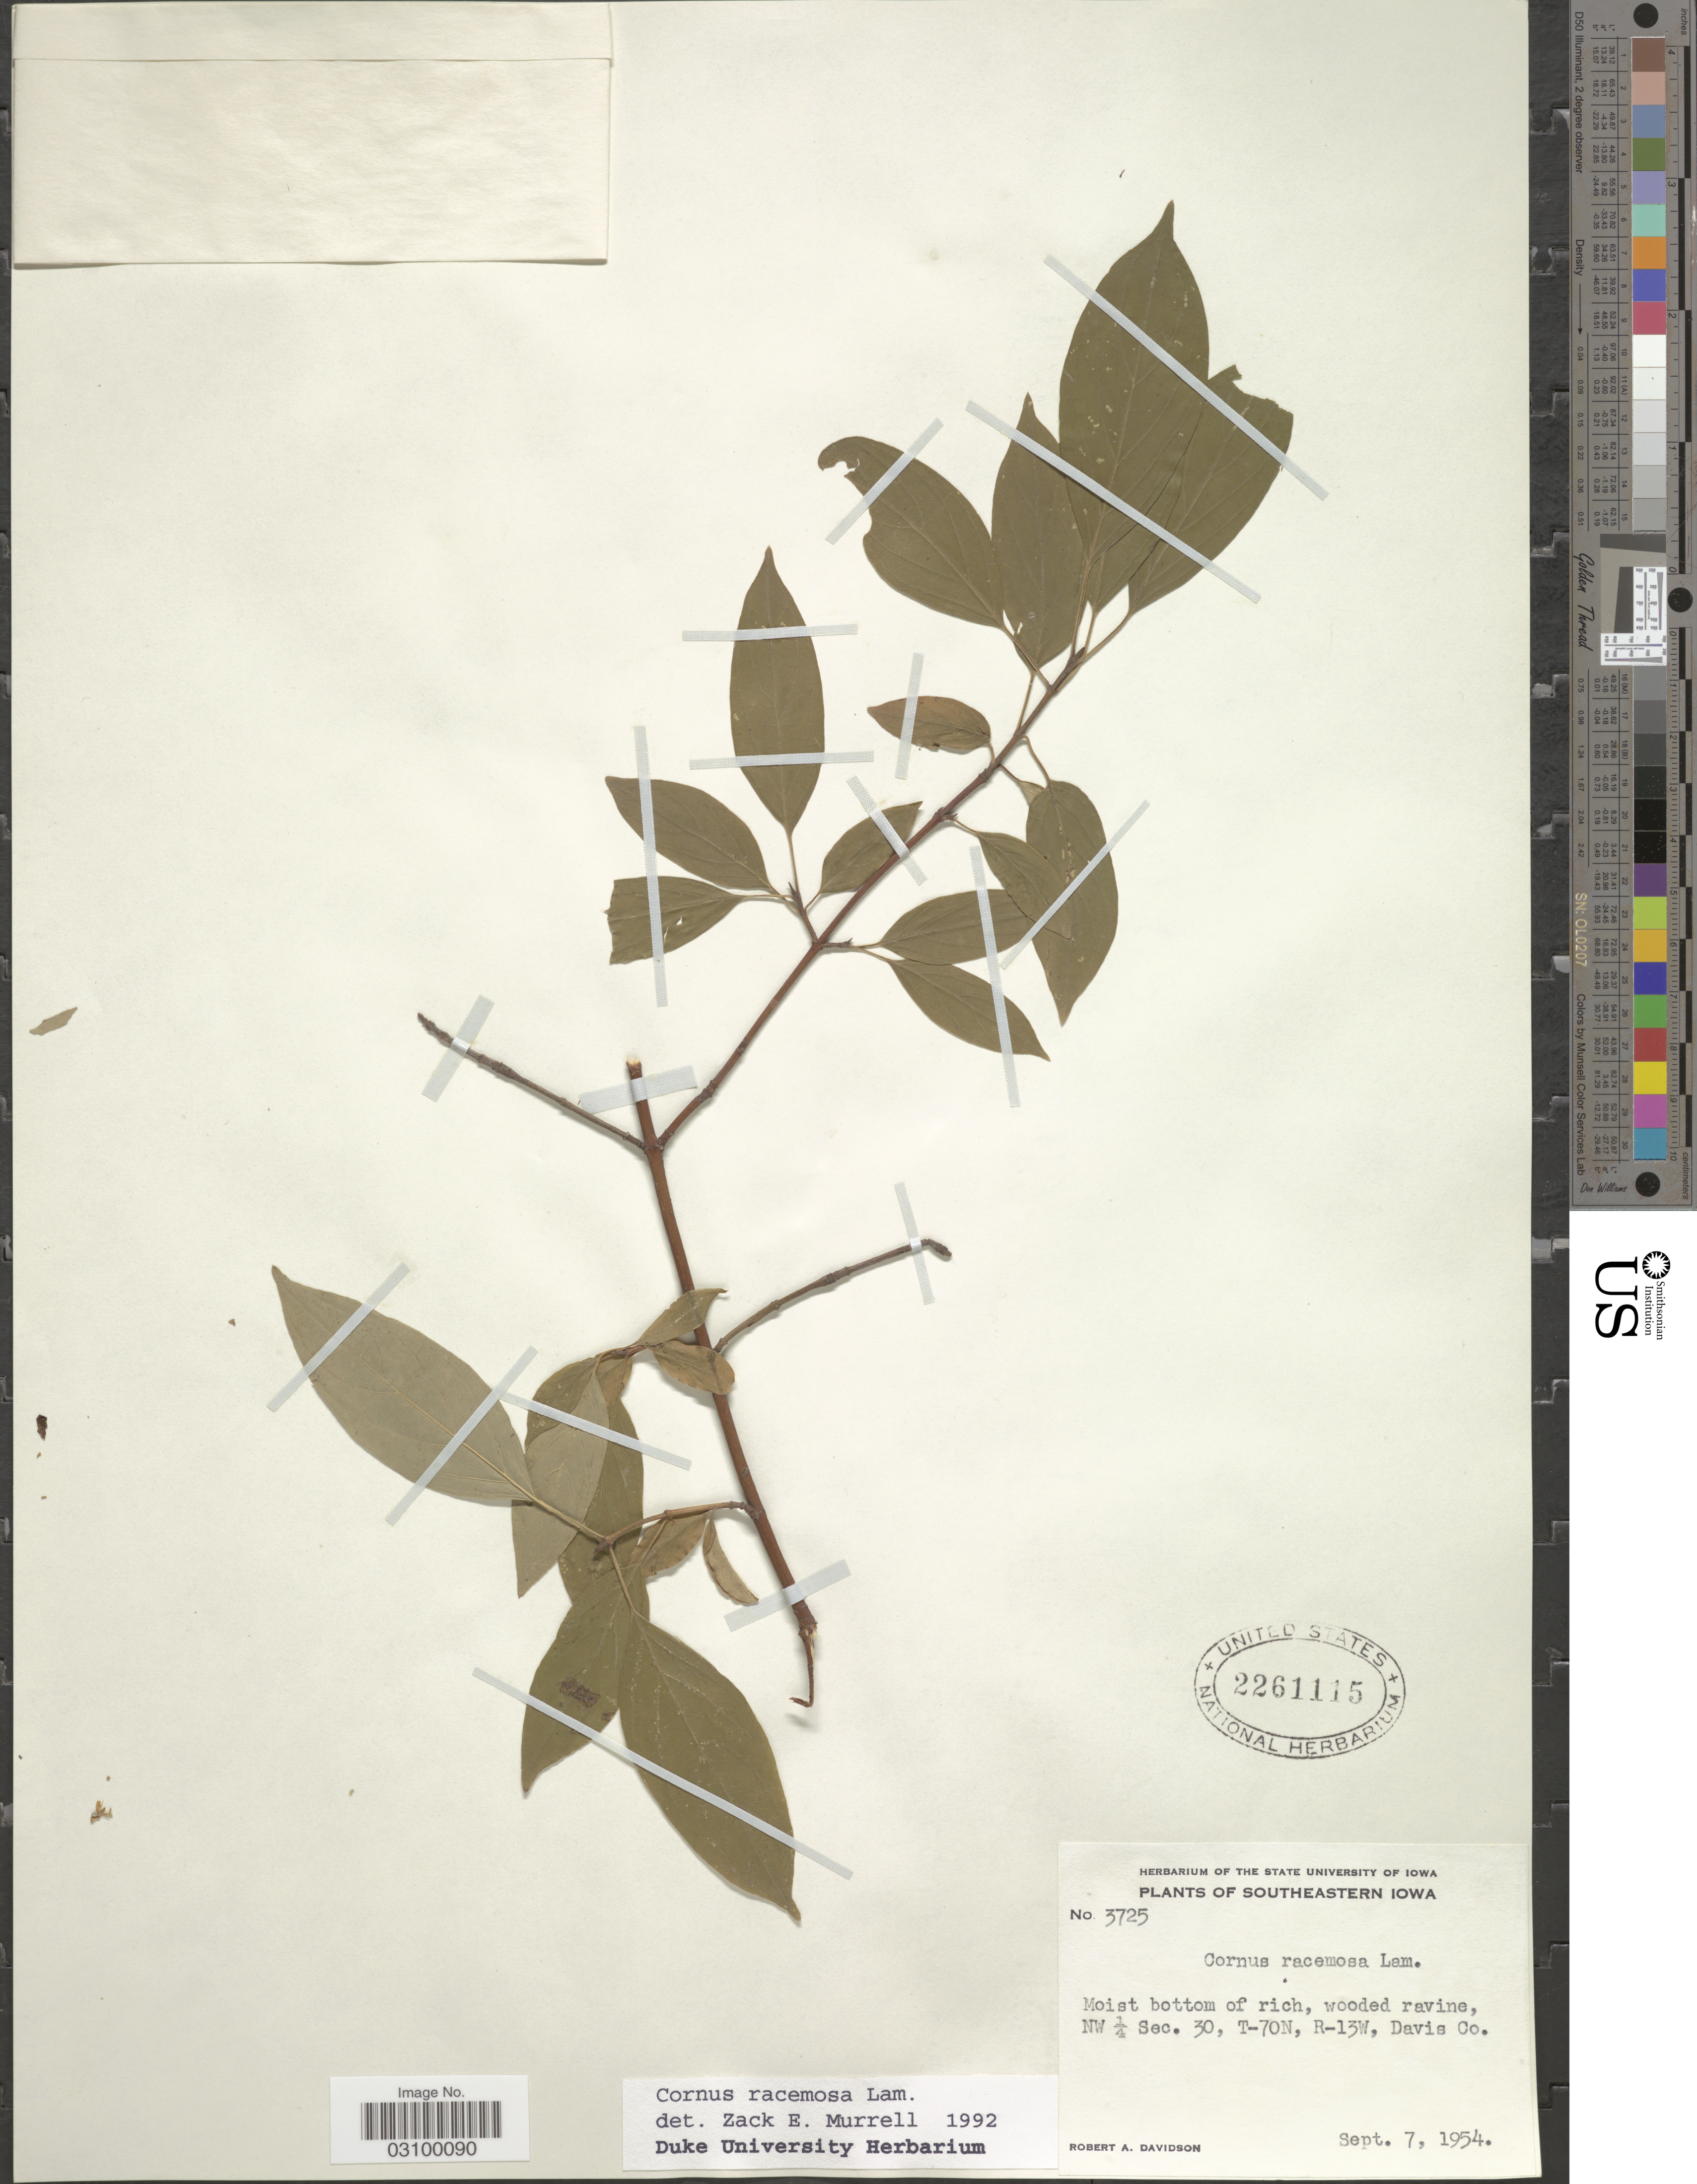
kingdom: Plantae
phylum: Tracheophyta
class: Magnoliopsida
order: Cornales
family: Cornaceae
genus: Cornus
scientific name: Cornus racemosa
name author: Lam.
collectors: R. A. Davidson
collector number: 3725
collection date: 1954-09-07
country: United States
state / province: Iowa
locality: Southeastern Iowa. NW 1/4 Sec. 30, T-70N, R-13W, Davis Co.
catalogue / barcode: US 2261115